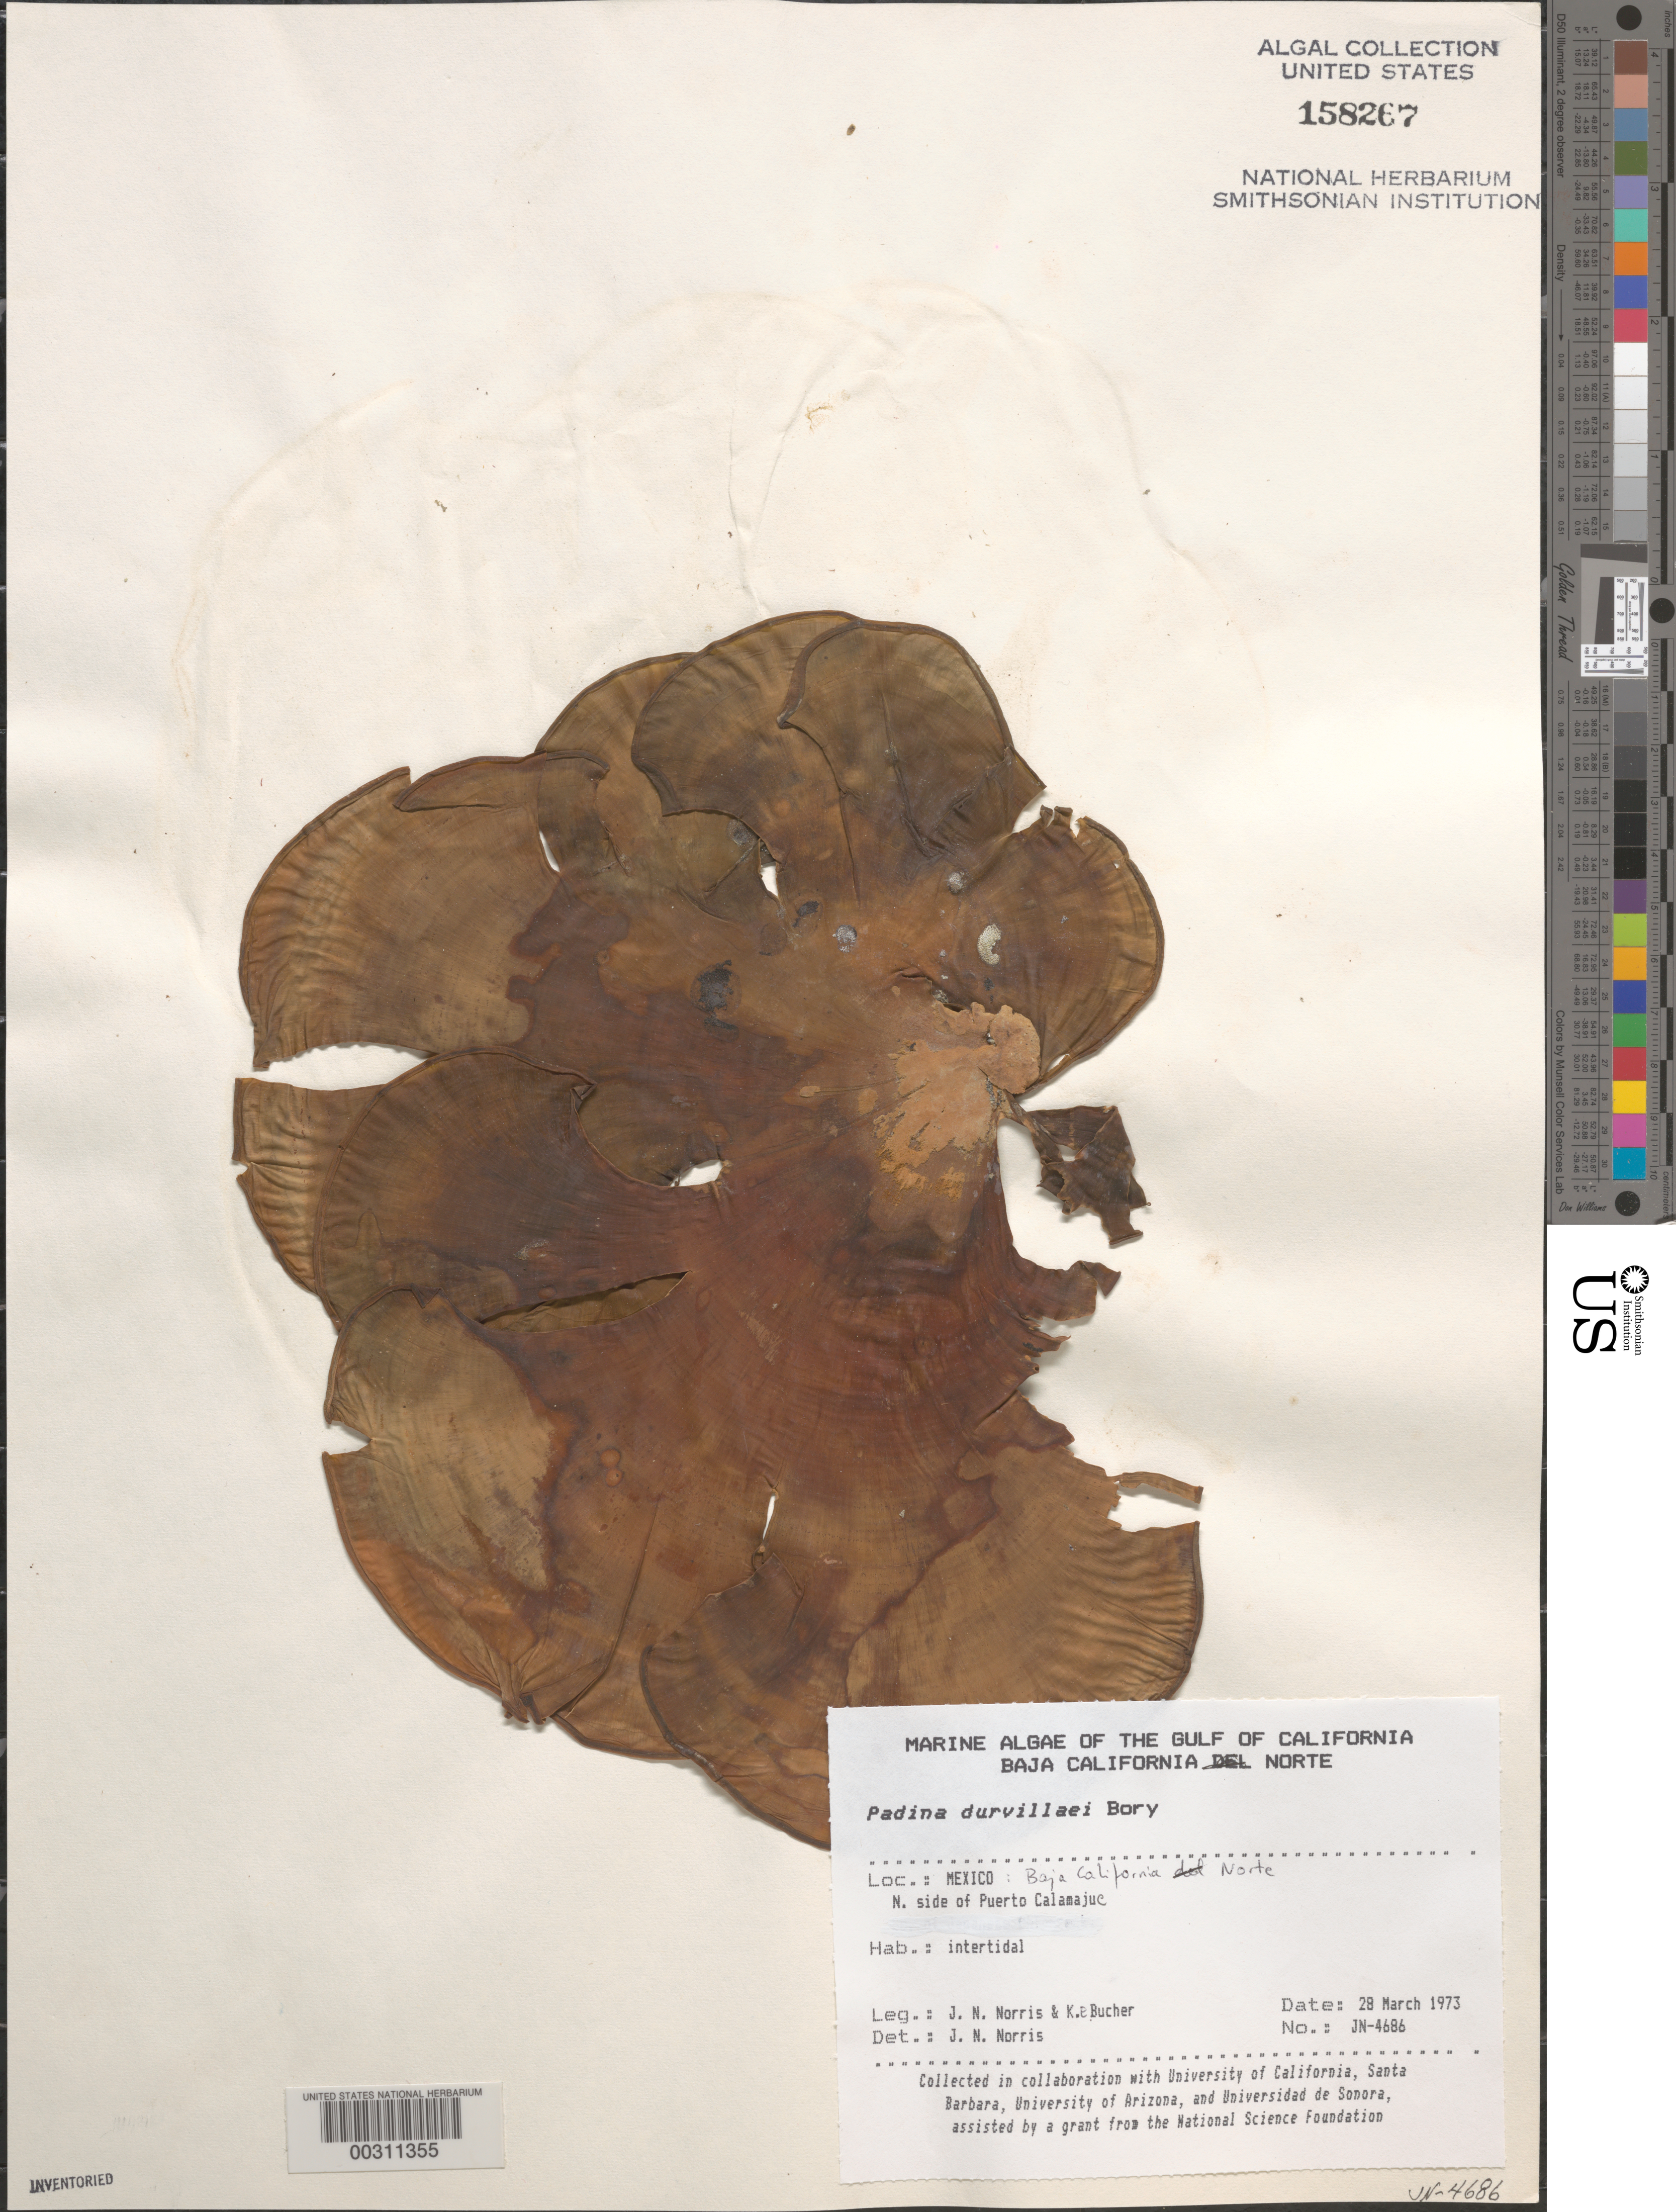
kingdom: Chromista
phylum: Ochrophyta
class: Phaeophyceae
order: Dictyotales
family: Dictyotaceae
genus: Padina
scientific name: Padina durvillaei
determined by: Norris, James N.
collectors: J. N. Norris & K. E. Bucher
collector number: JN-4686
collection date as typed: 28 Mar 1973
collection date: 1973-03-28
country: Mexico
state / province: Baja California Norte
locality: Puerto Calamajue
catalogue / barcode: US 158267